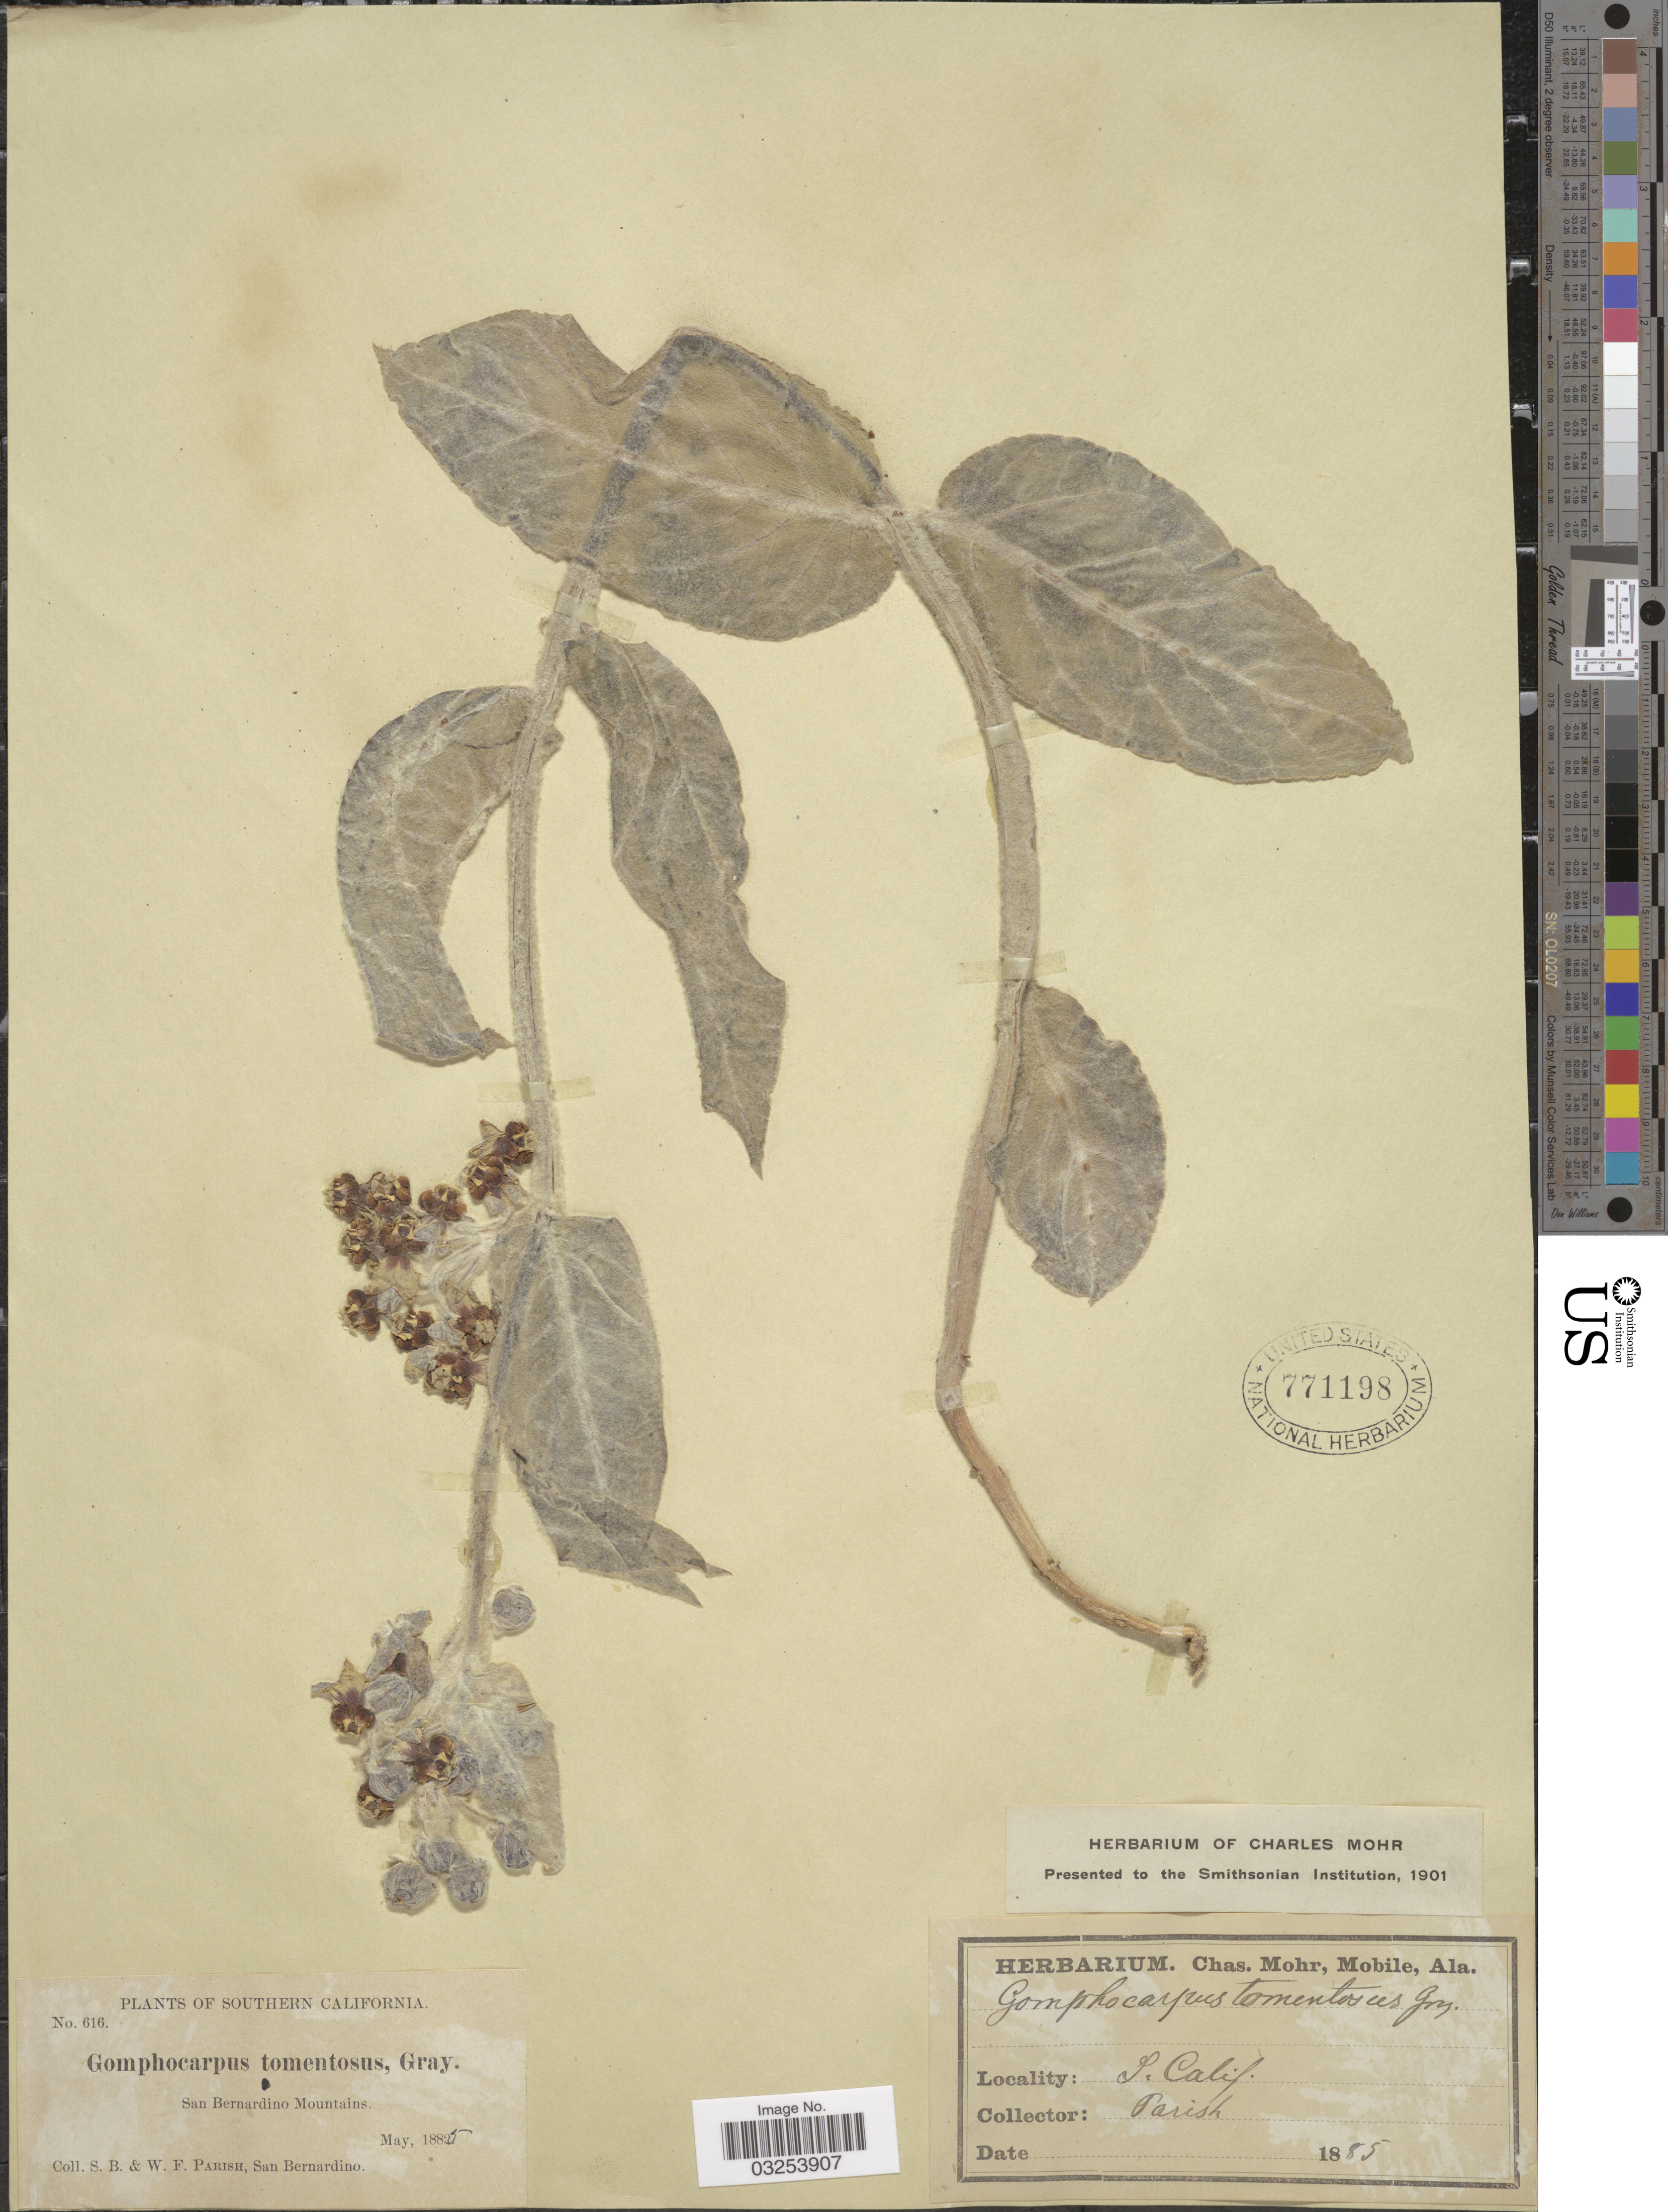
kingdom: Plantae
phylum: Tracheophyta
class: Magnoliopsida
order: Gentianales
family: Apocynaceae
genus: Asclepias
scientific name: Asclepias californica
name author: Greene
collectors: S. B. Parish & W. F. Parish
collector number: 616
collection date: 1885-05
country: United States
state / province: California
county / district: San Bernardino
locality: Southern California. San Bernardino Mountains.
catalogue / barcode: US 771198